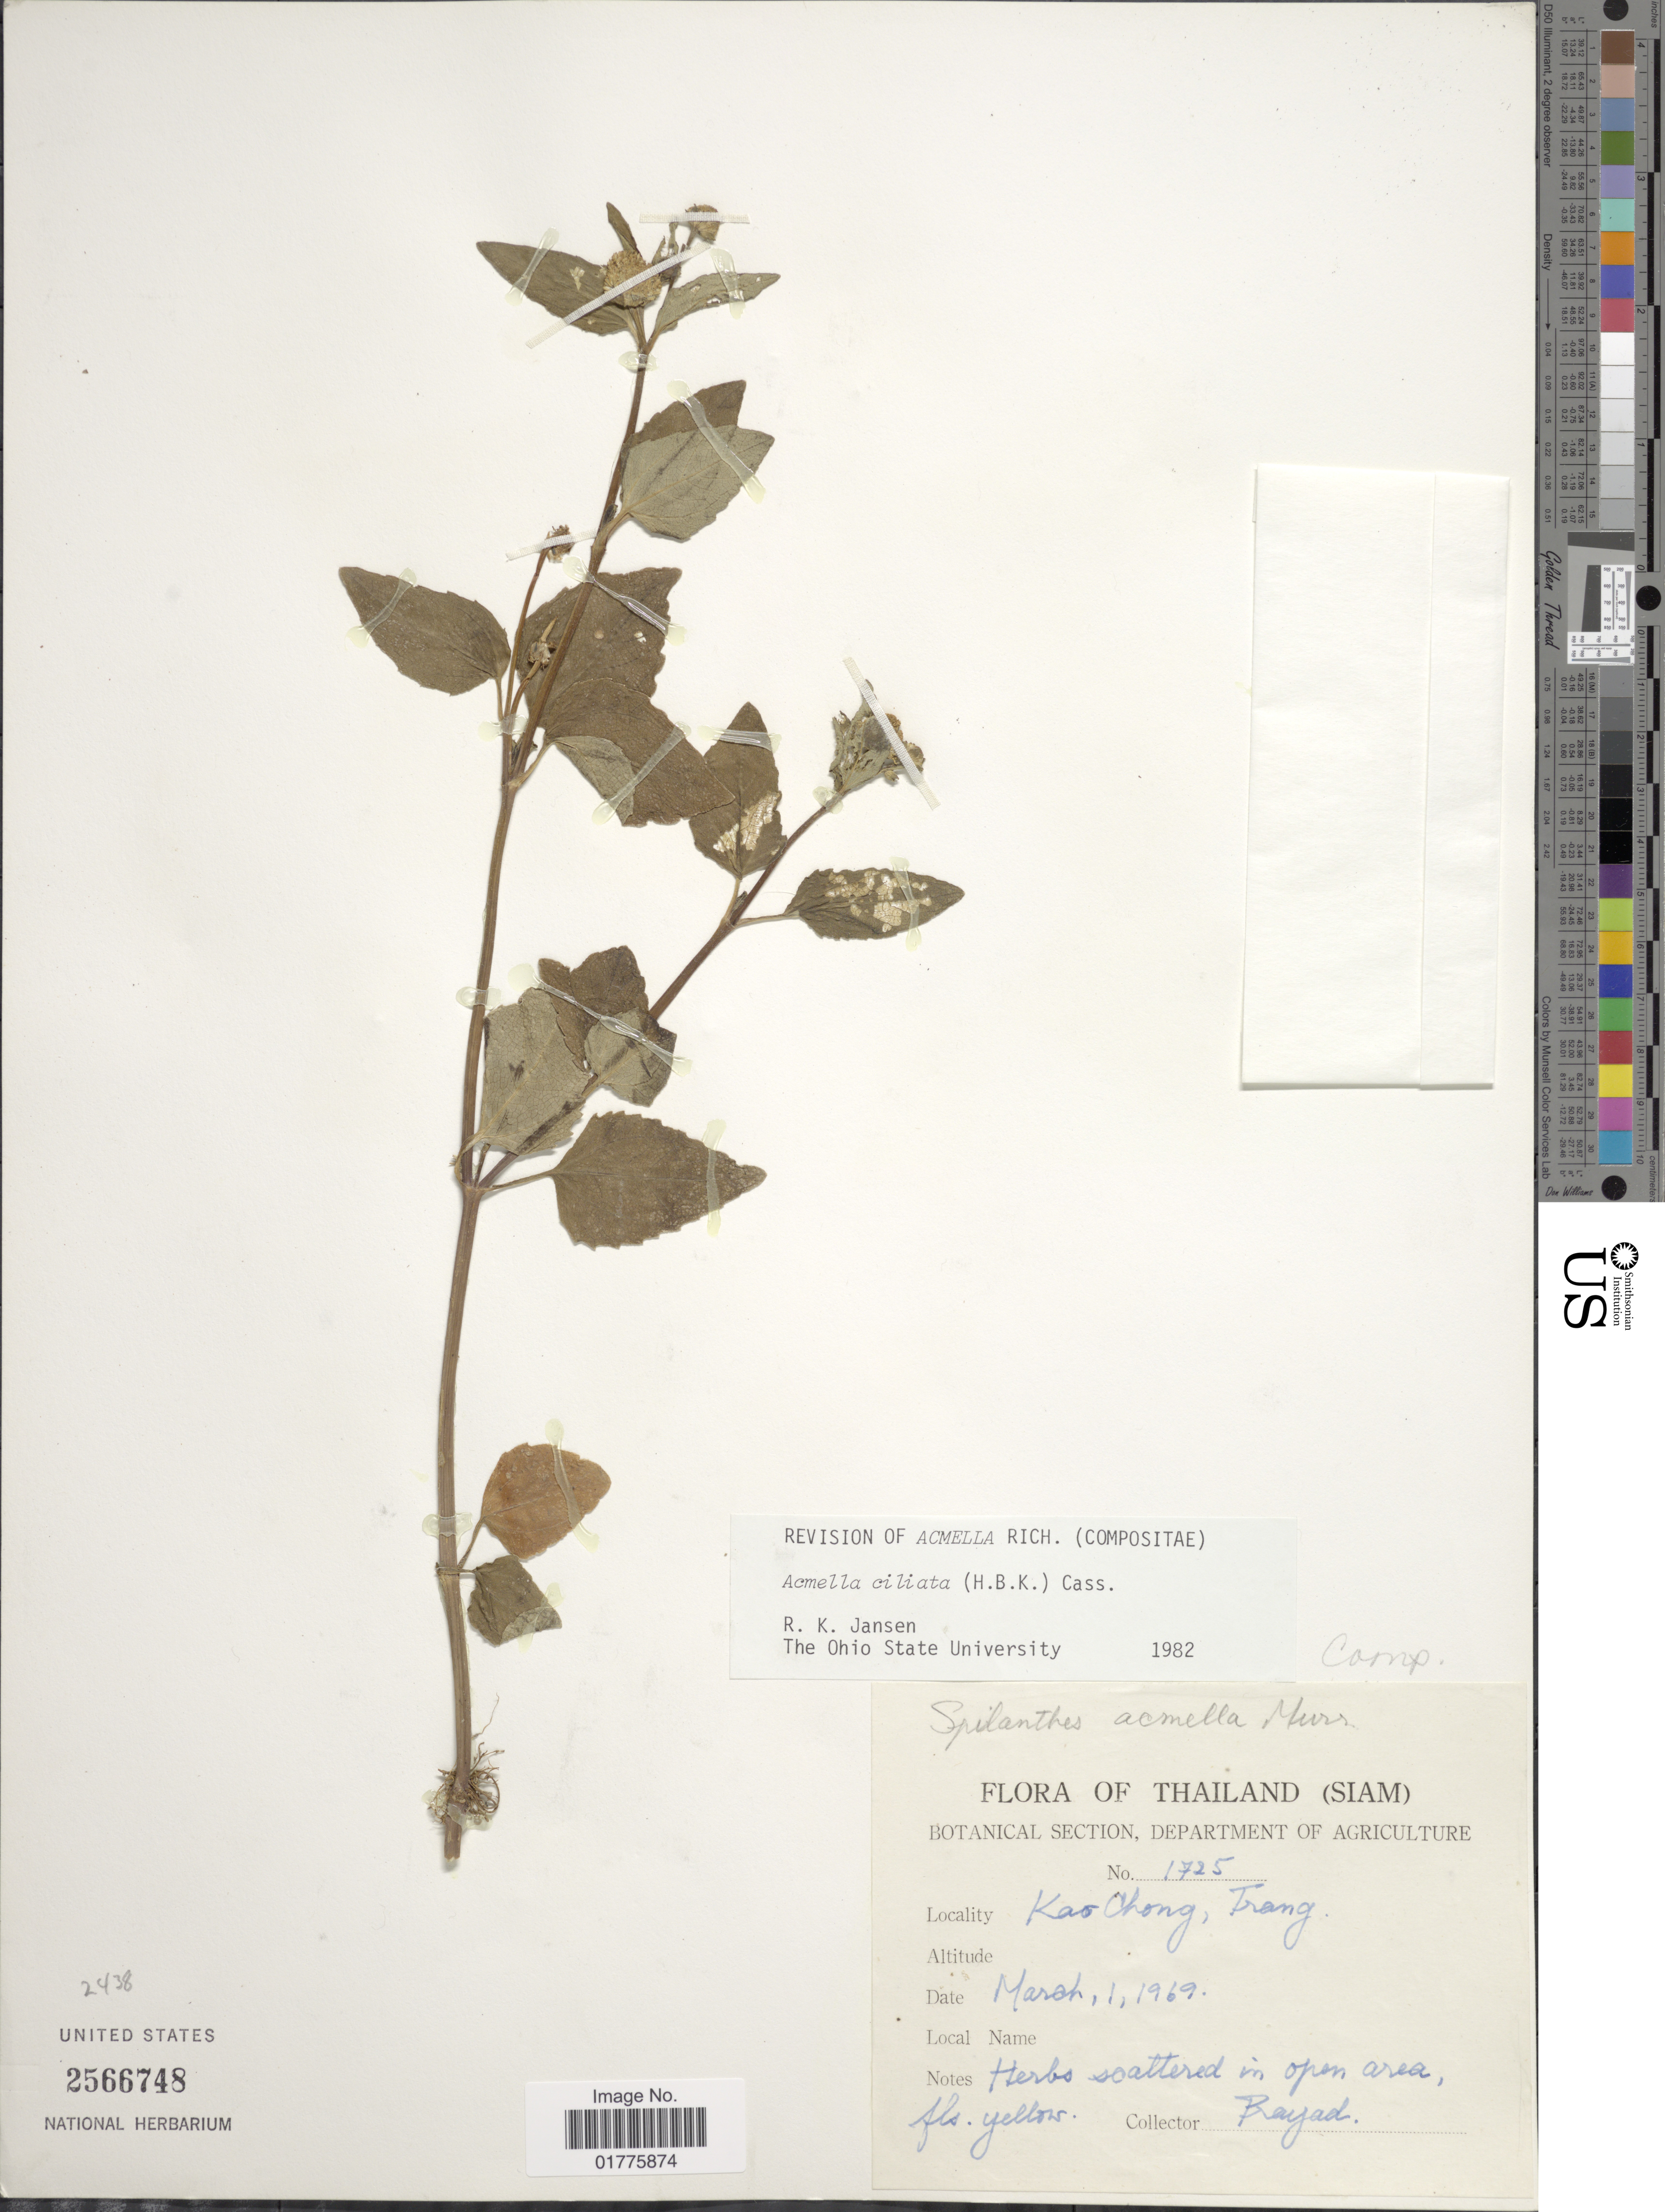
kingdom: Plantae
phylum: Tracheophyta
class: Magnoliopsida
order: Asterales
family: Asteraceae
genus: Acmella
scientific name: Acmella ciliata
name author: (Kunth) Cass.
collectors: Bayad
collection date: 1969-03-01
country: Thailand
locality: (Siam), Kai Chong, Trang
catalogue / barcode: US 2566748